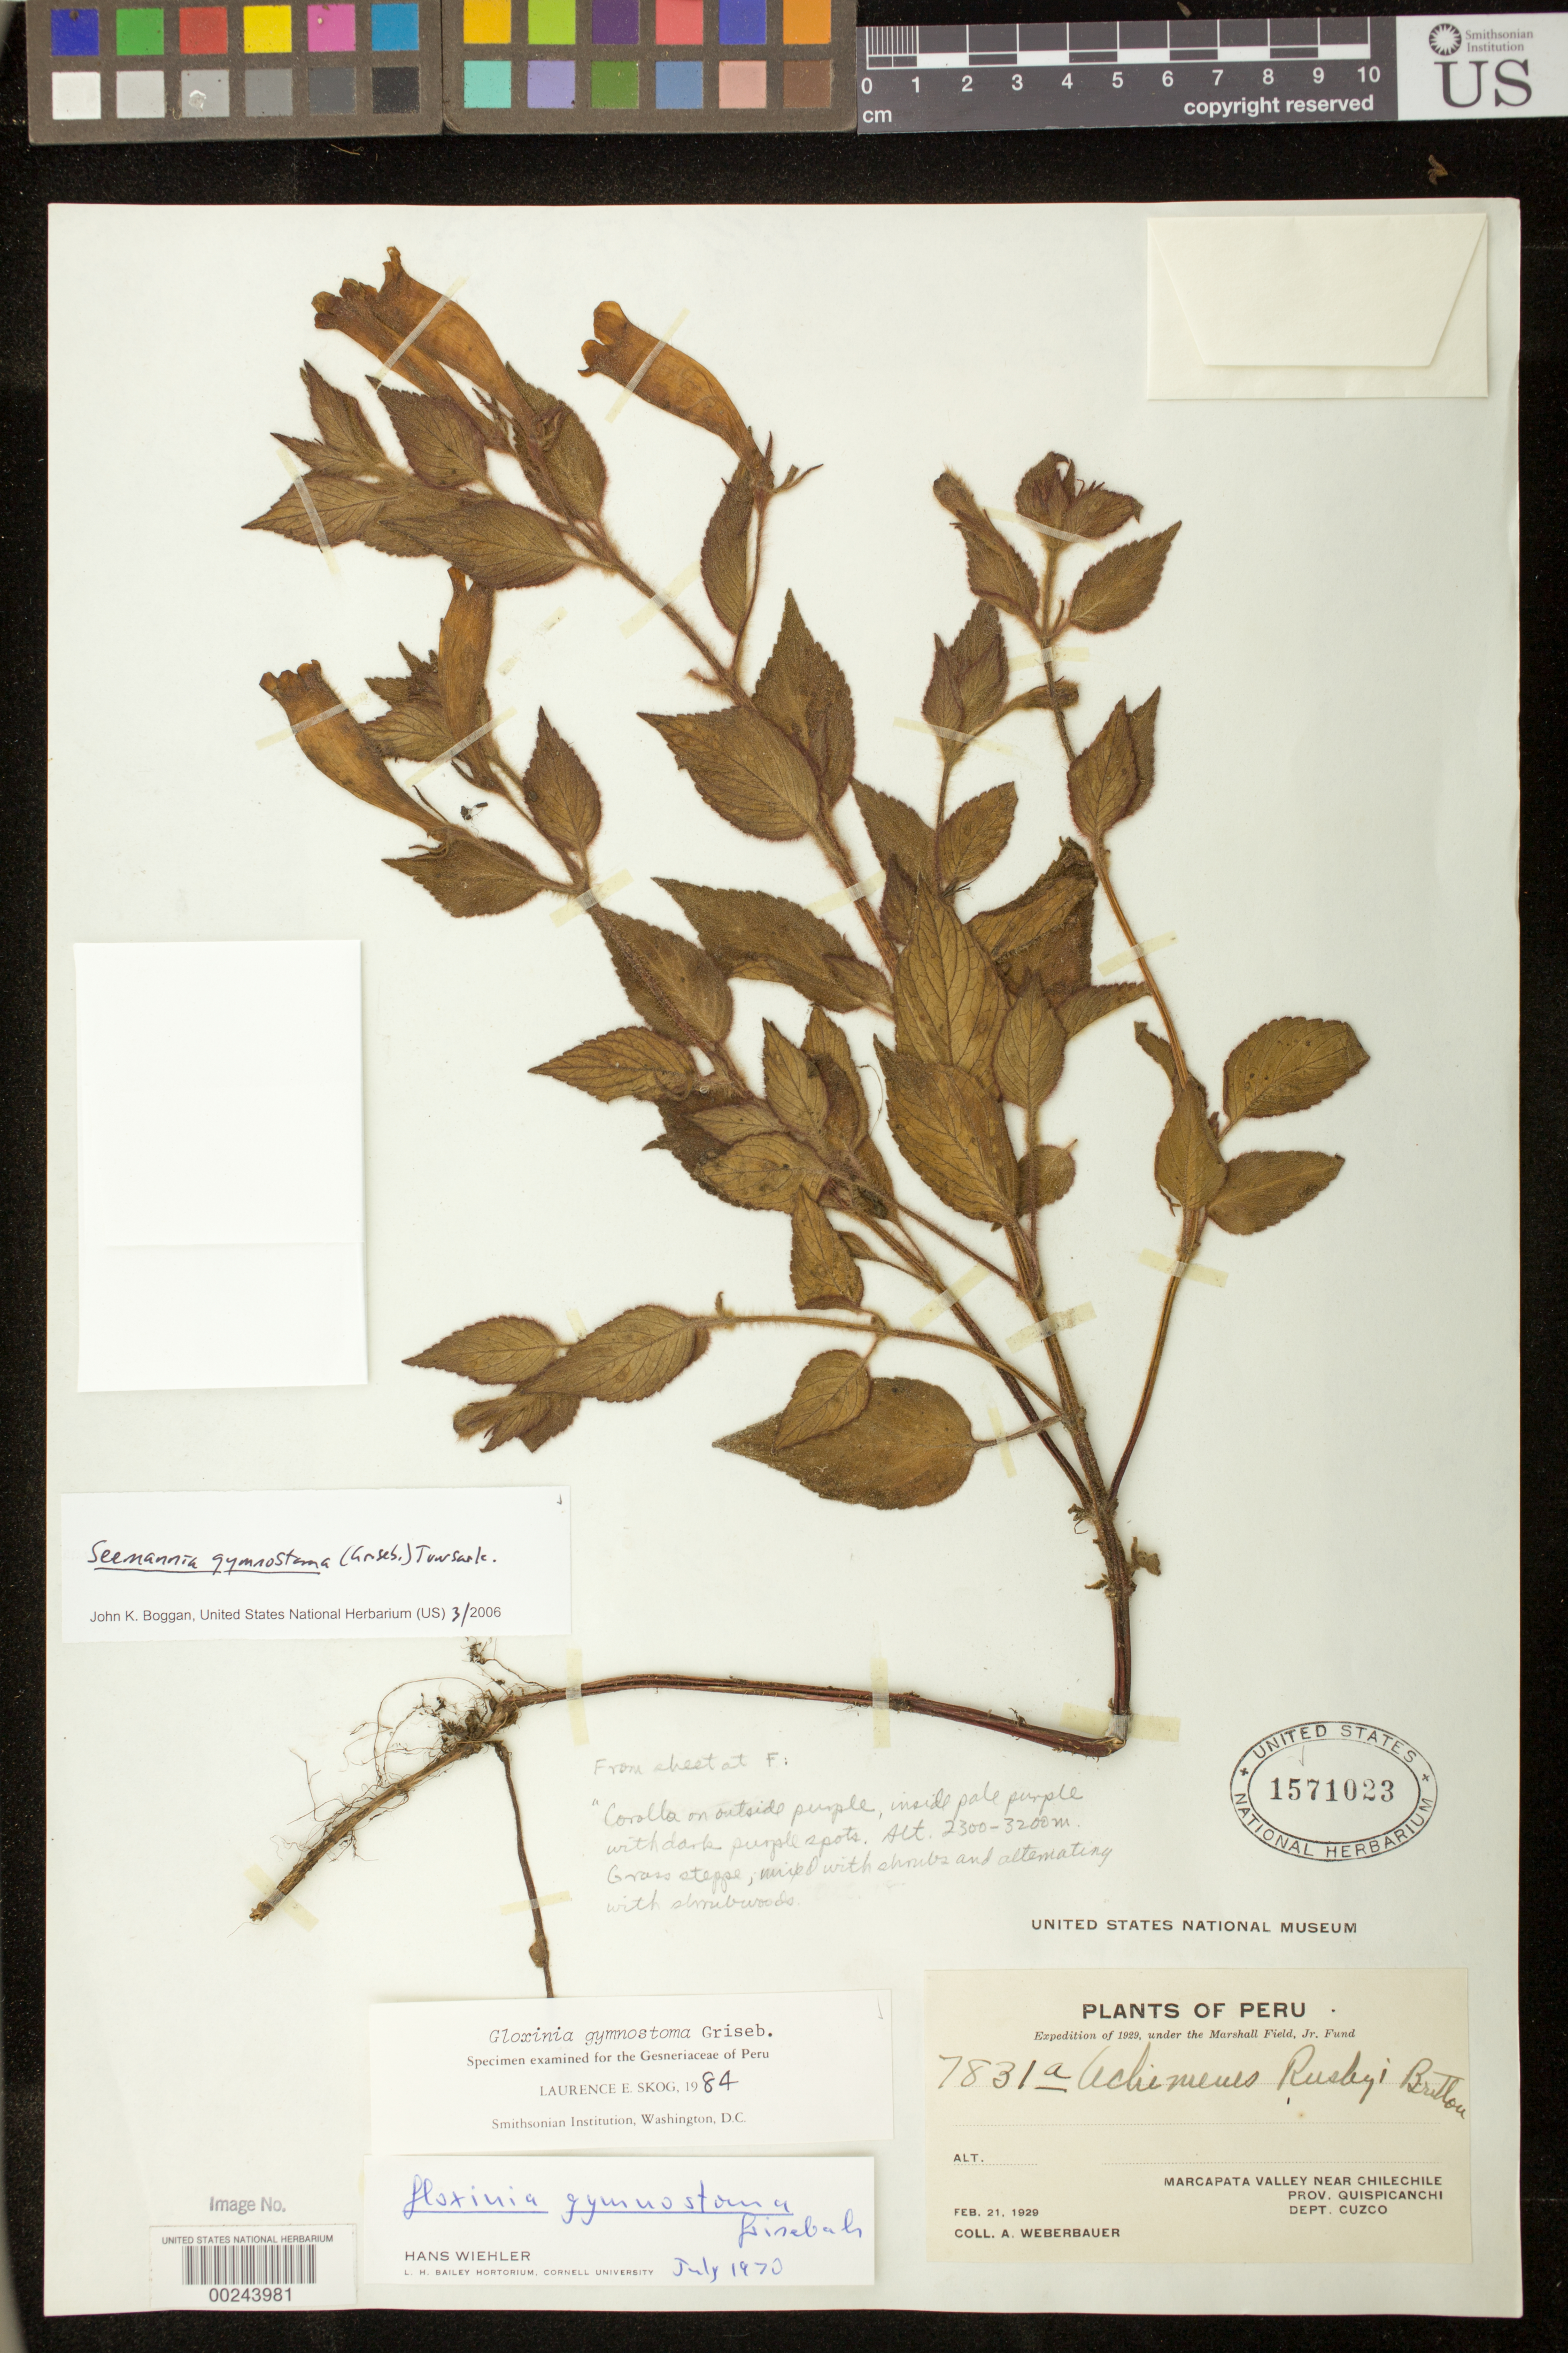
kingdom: Plantae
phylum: Tracheophyta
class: Magnoliopsida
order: Lamiales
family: Gesneriaceae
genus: Seemannia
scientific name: Seemannia gymnostoma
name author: (Griseb.) Toursark.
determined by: Boggan, J. K.; Skog, L. E.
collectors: A. Weberbauer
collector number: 7831 a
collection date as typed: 21 Feb 1929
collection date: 1929-02-21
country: Peru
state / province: Cusco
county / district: Quispicanchis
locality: Prov. Quispicanchis, Marcapata valley near Chilechile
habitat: Grass steppe, mixed with shrubs and alternating with shrubwoods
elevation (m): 2300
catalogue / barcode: US 1571023